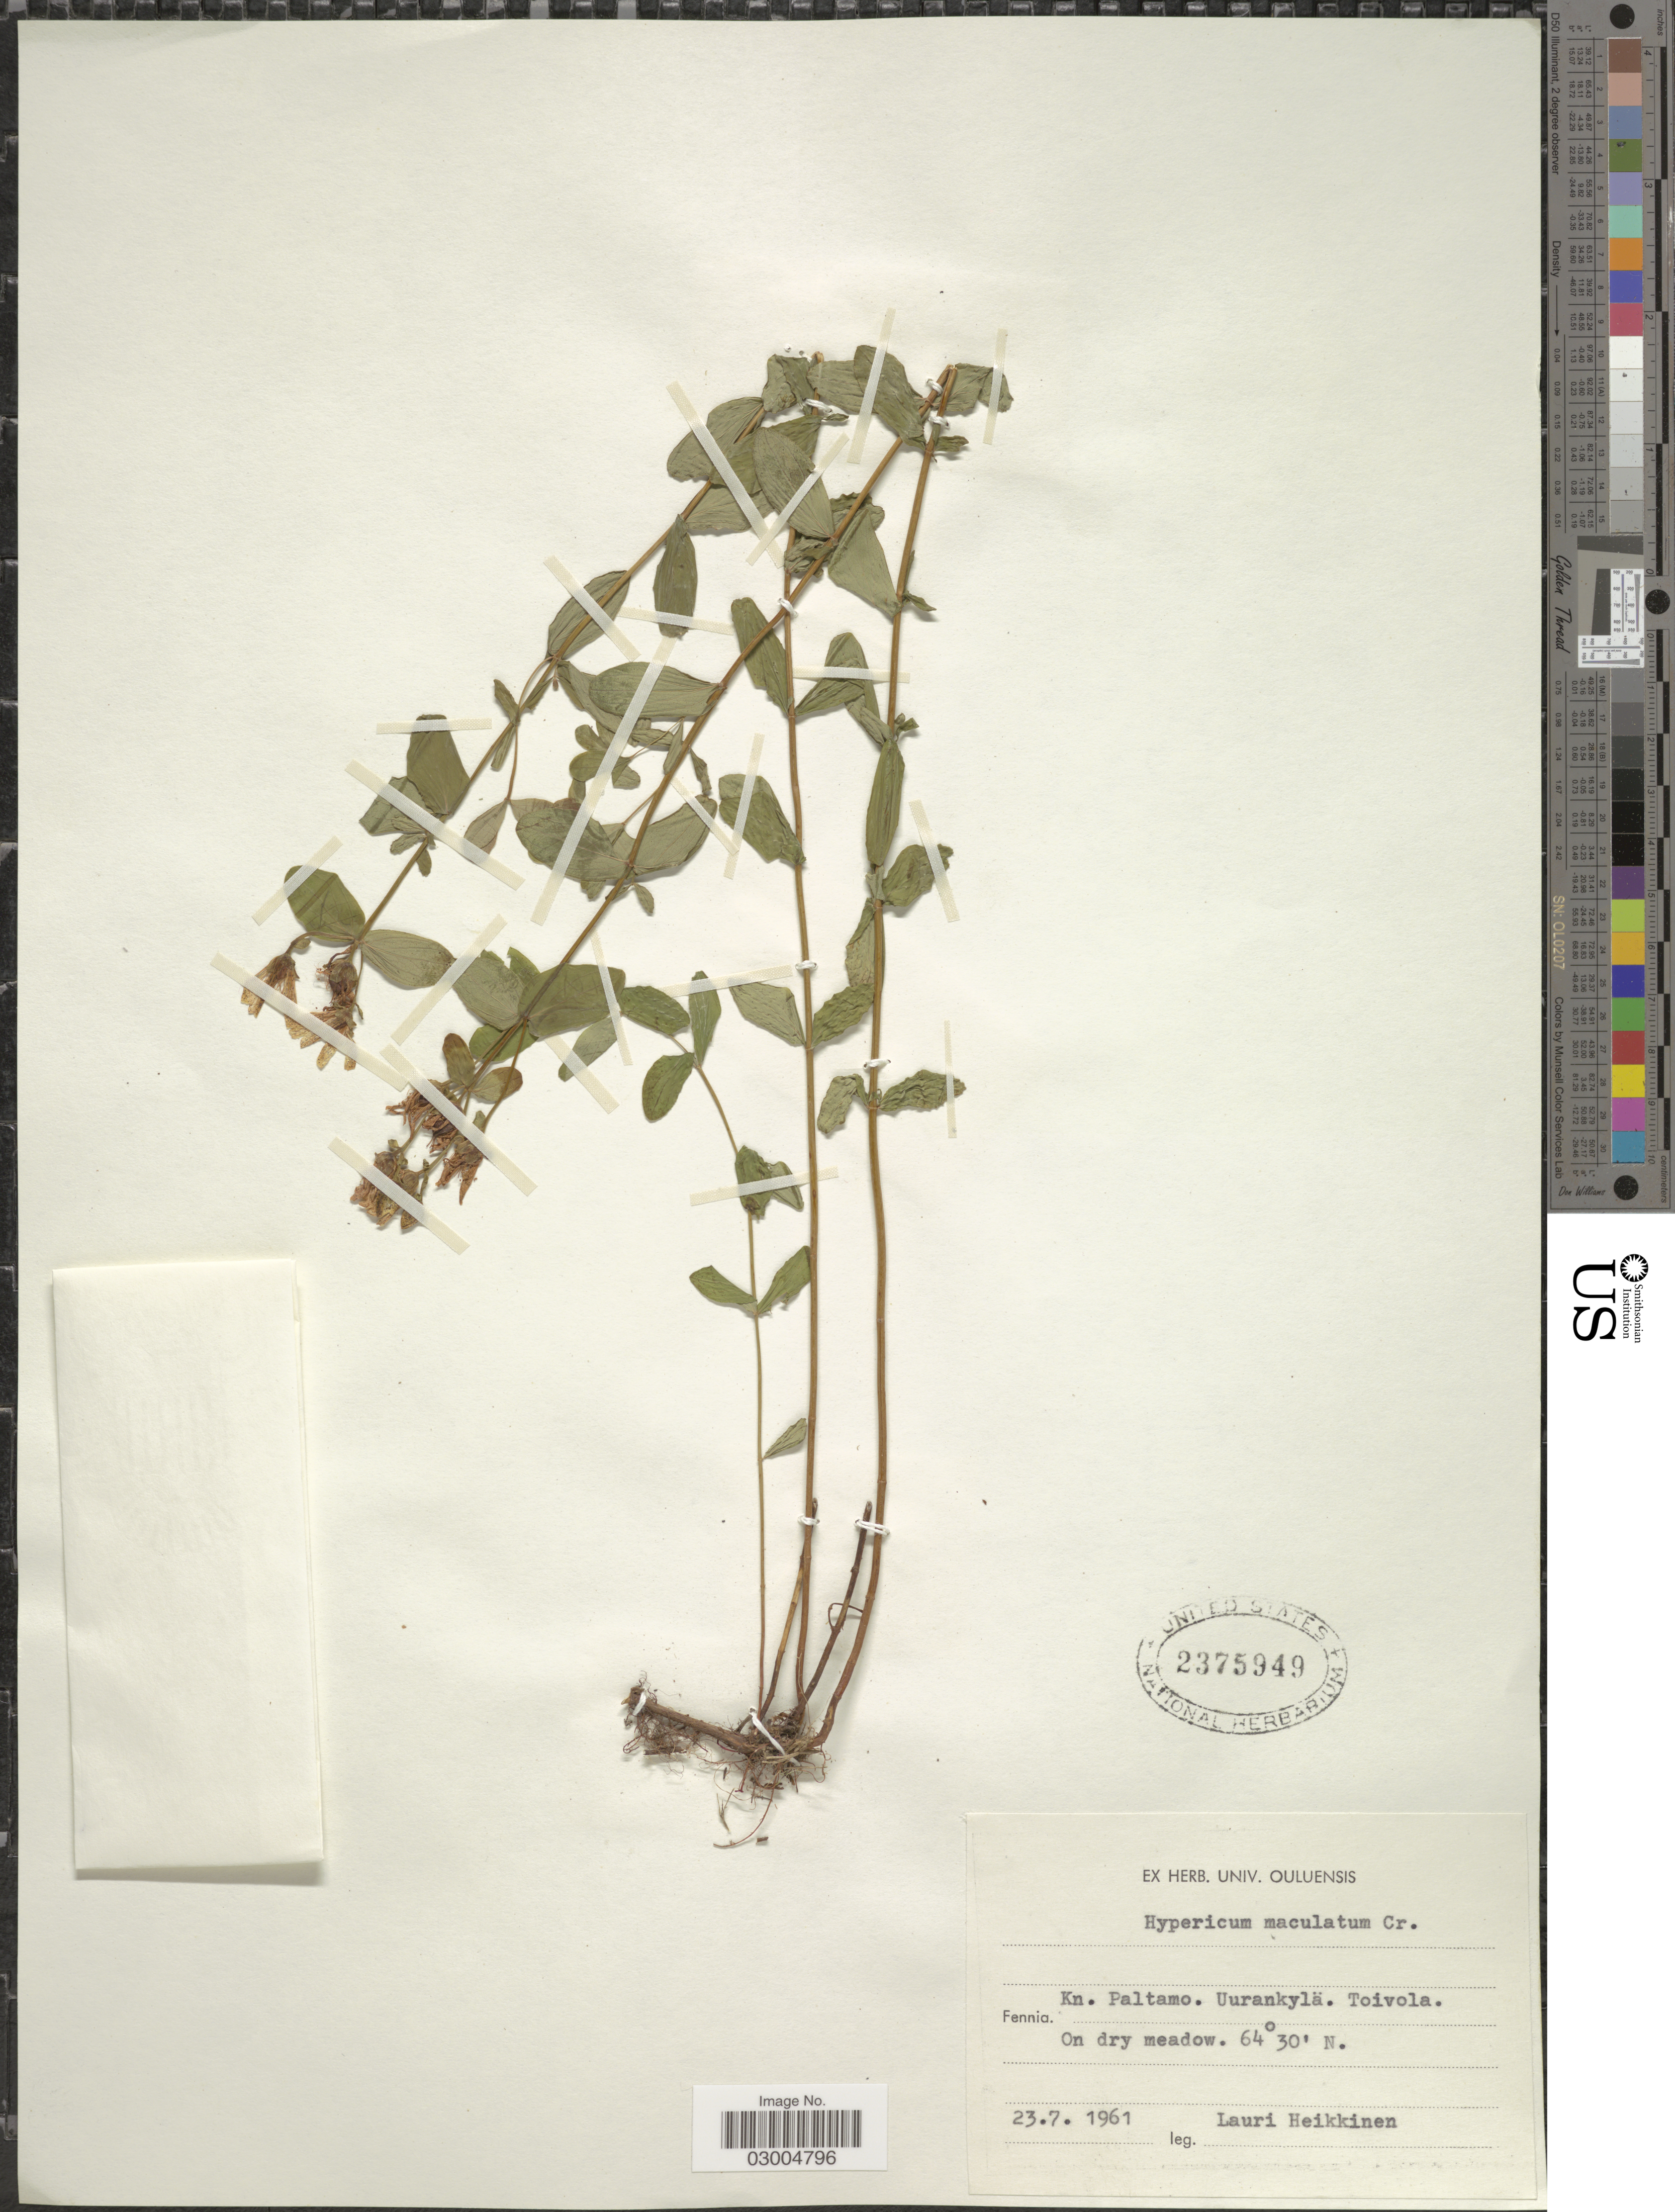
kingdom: Plantae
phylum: Tracheophyta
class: Magnoliopsida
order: Malpighiales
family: Hypericaceae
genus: Hypericum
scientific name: Hypericum maculatum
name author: Crantz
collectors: L. Heikkinen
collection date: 1961-07-23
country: Finland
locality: Fenia. Kn. Paltamo. Uurankylä. Toivola.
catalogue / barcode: US 2375949